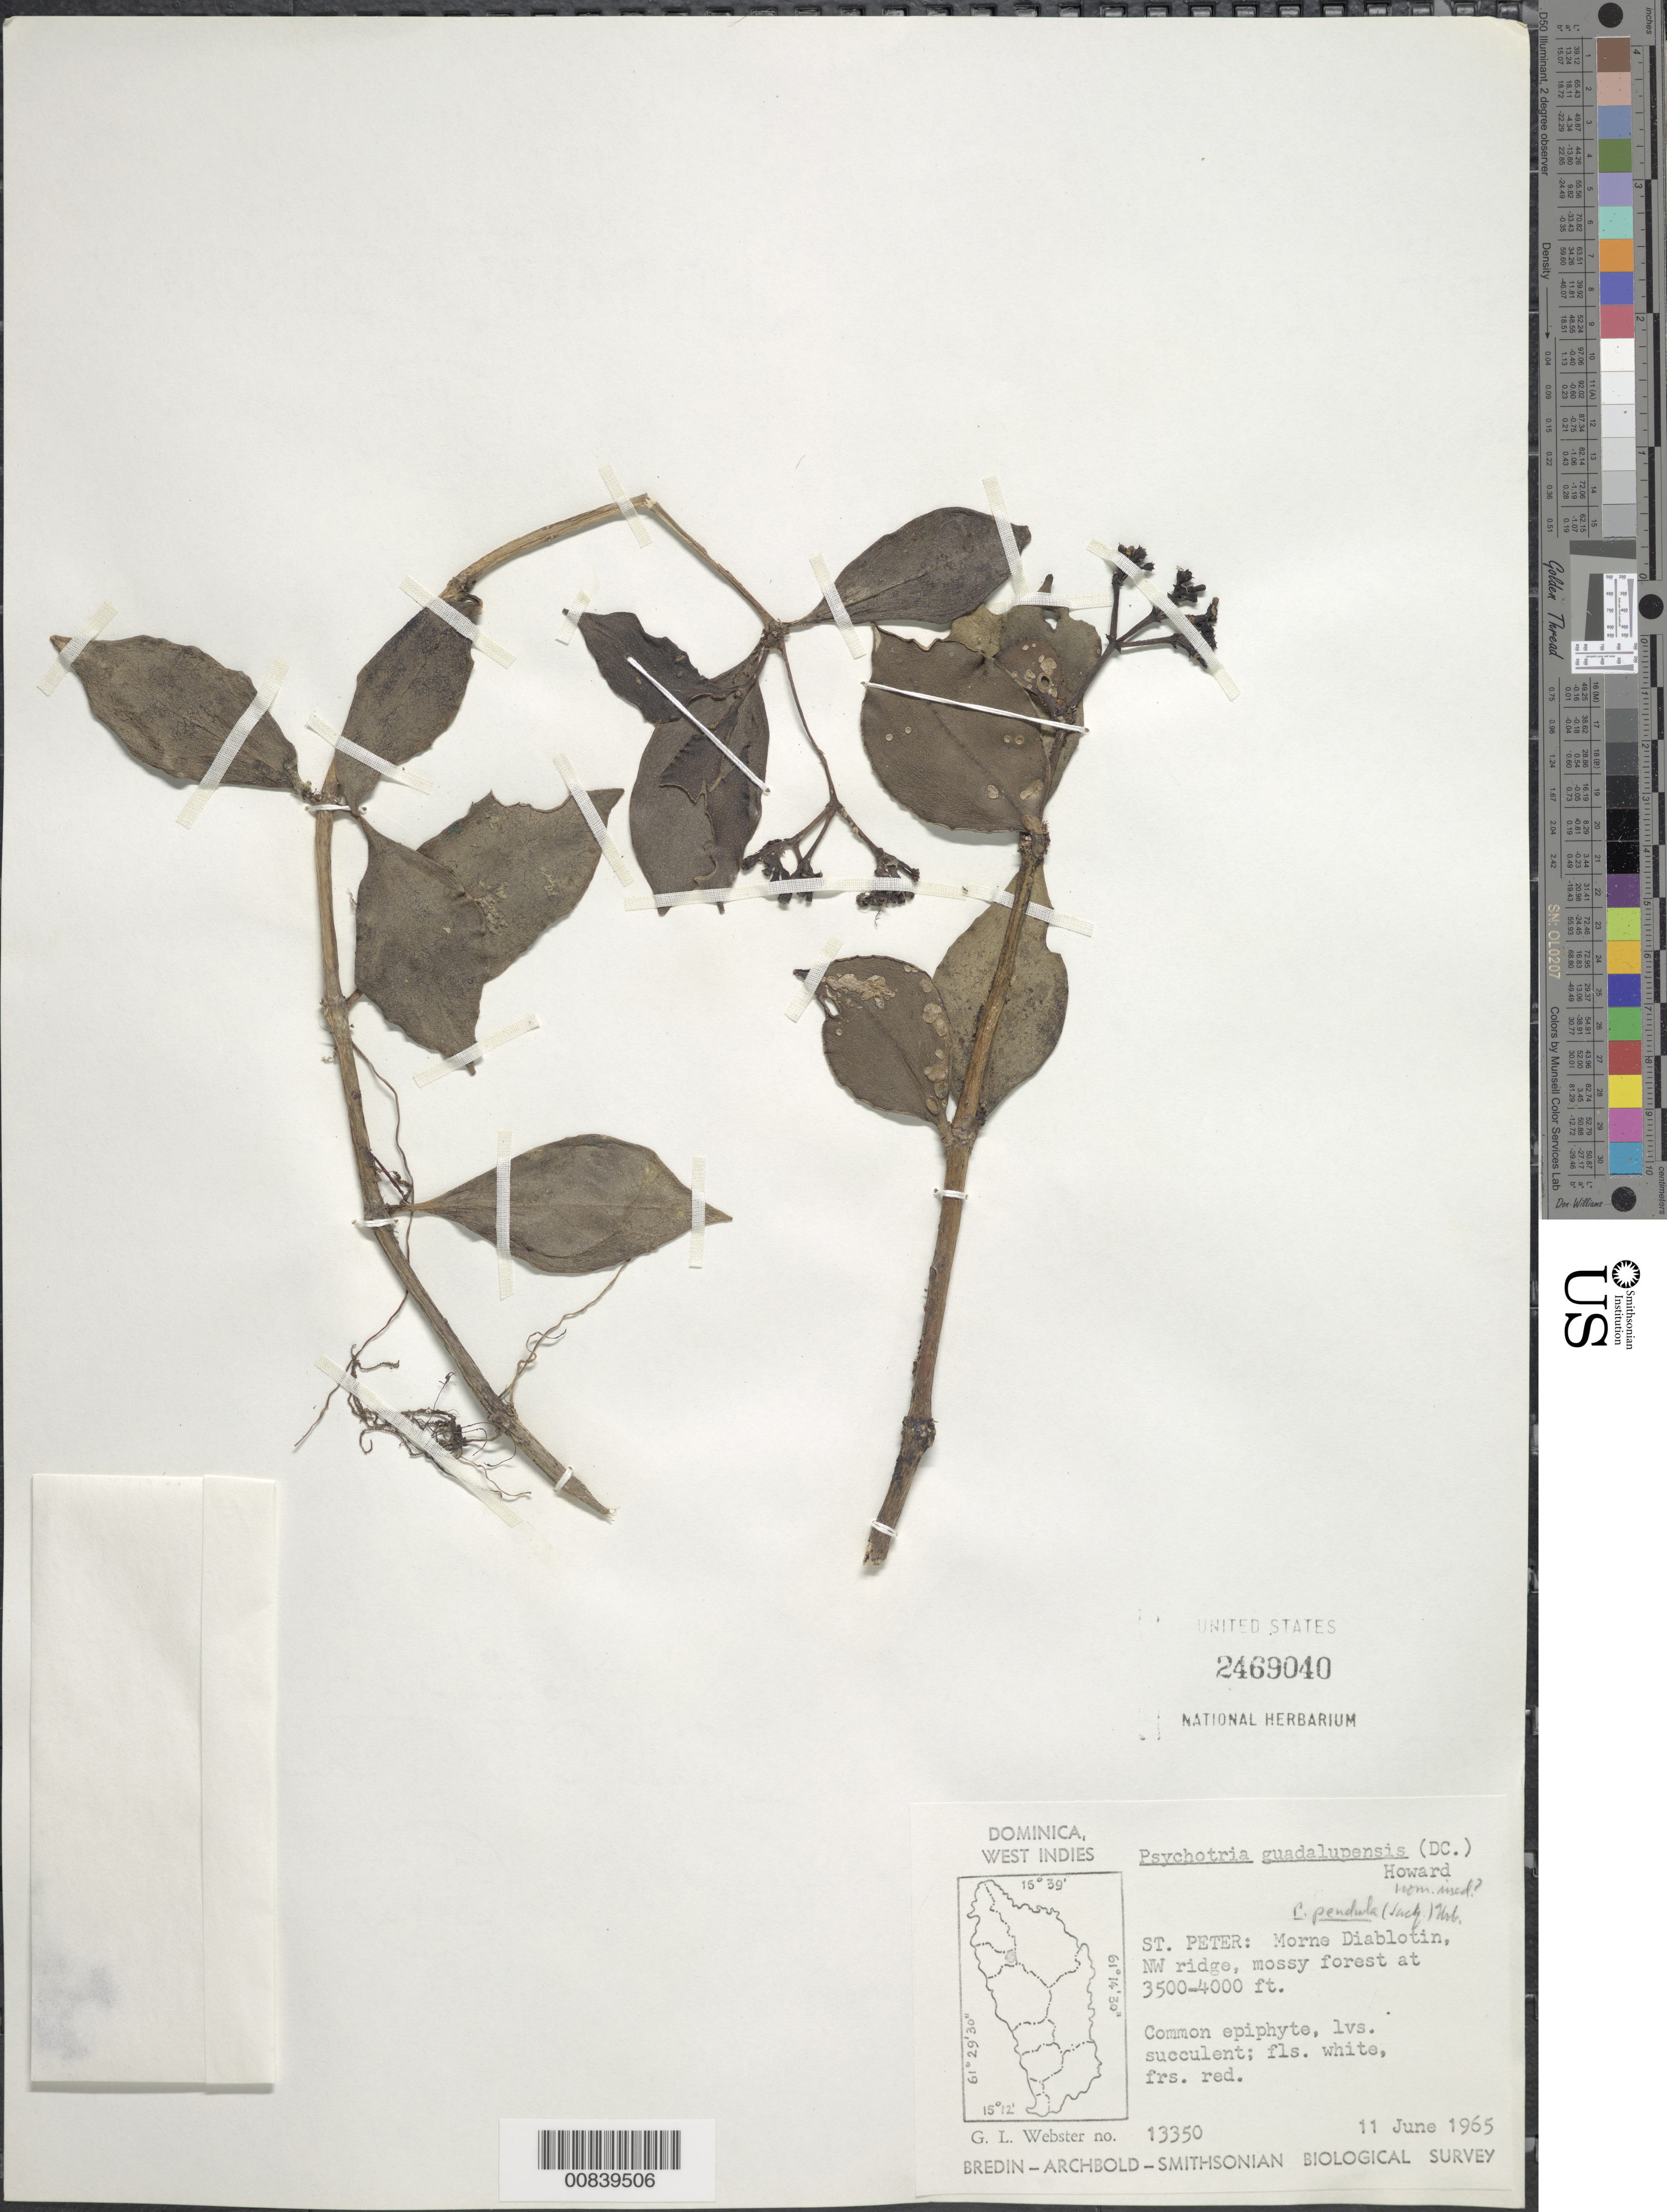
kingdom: Plantae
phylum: Tracheophyta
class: Magnoliopsida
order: Gentianales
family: Rubiaceae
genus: Notopleura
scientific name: Notopleura guadalupensis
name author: (DC.) C.M. Taylor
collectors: G. L. Webster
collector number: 13350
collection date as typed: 11 Jun 1965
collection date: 1965-06-11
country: Dominica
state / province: St. Peter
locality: Morne Diablotin, NW ridge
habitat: Mossy forest on ridge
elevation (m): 1067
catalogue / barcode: US 2469040